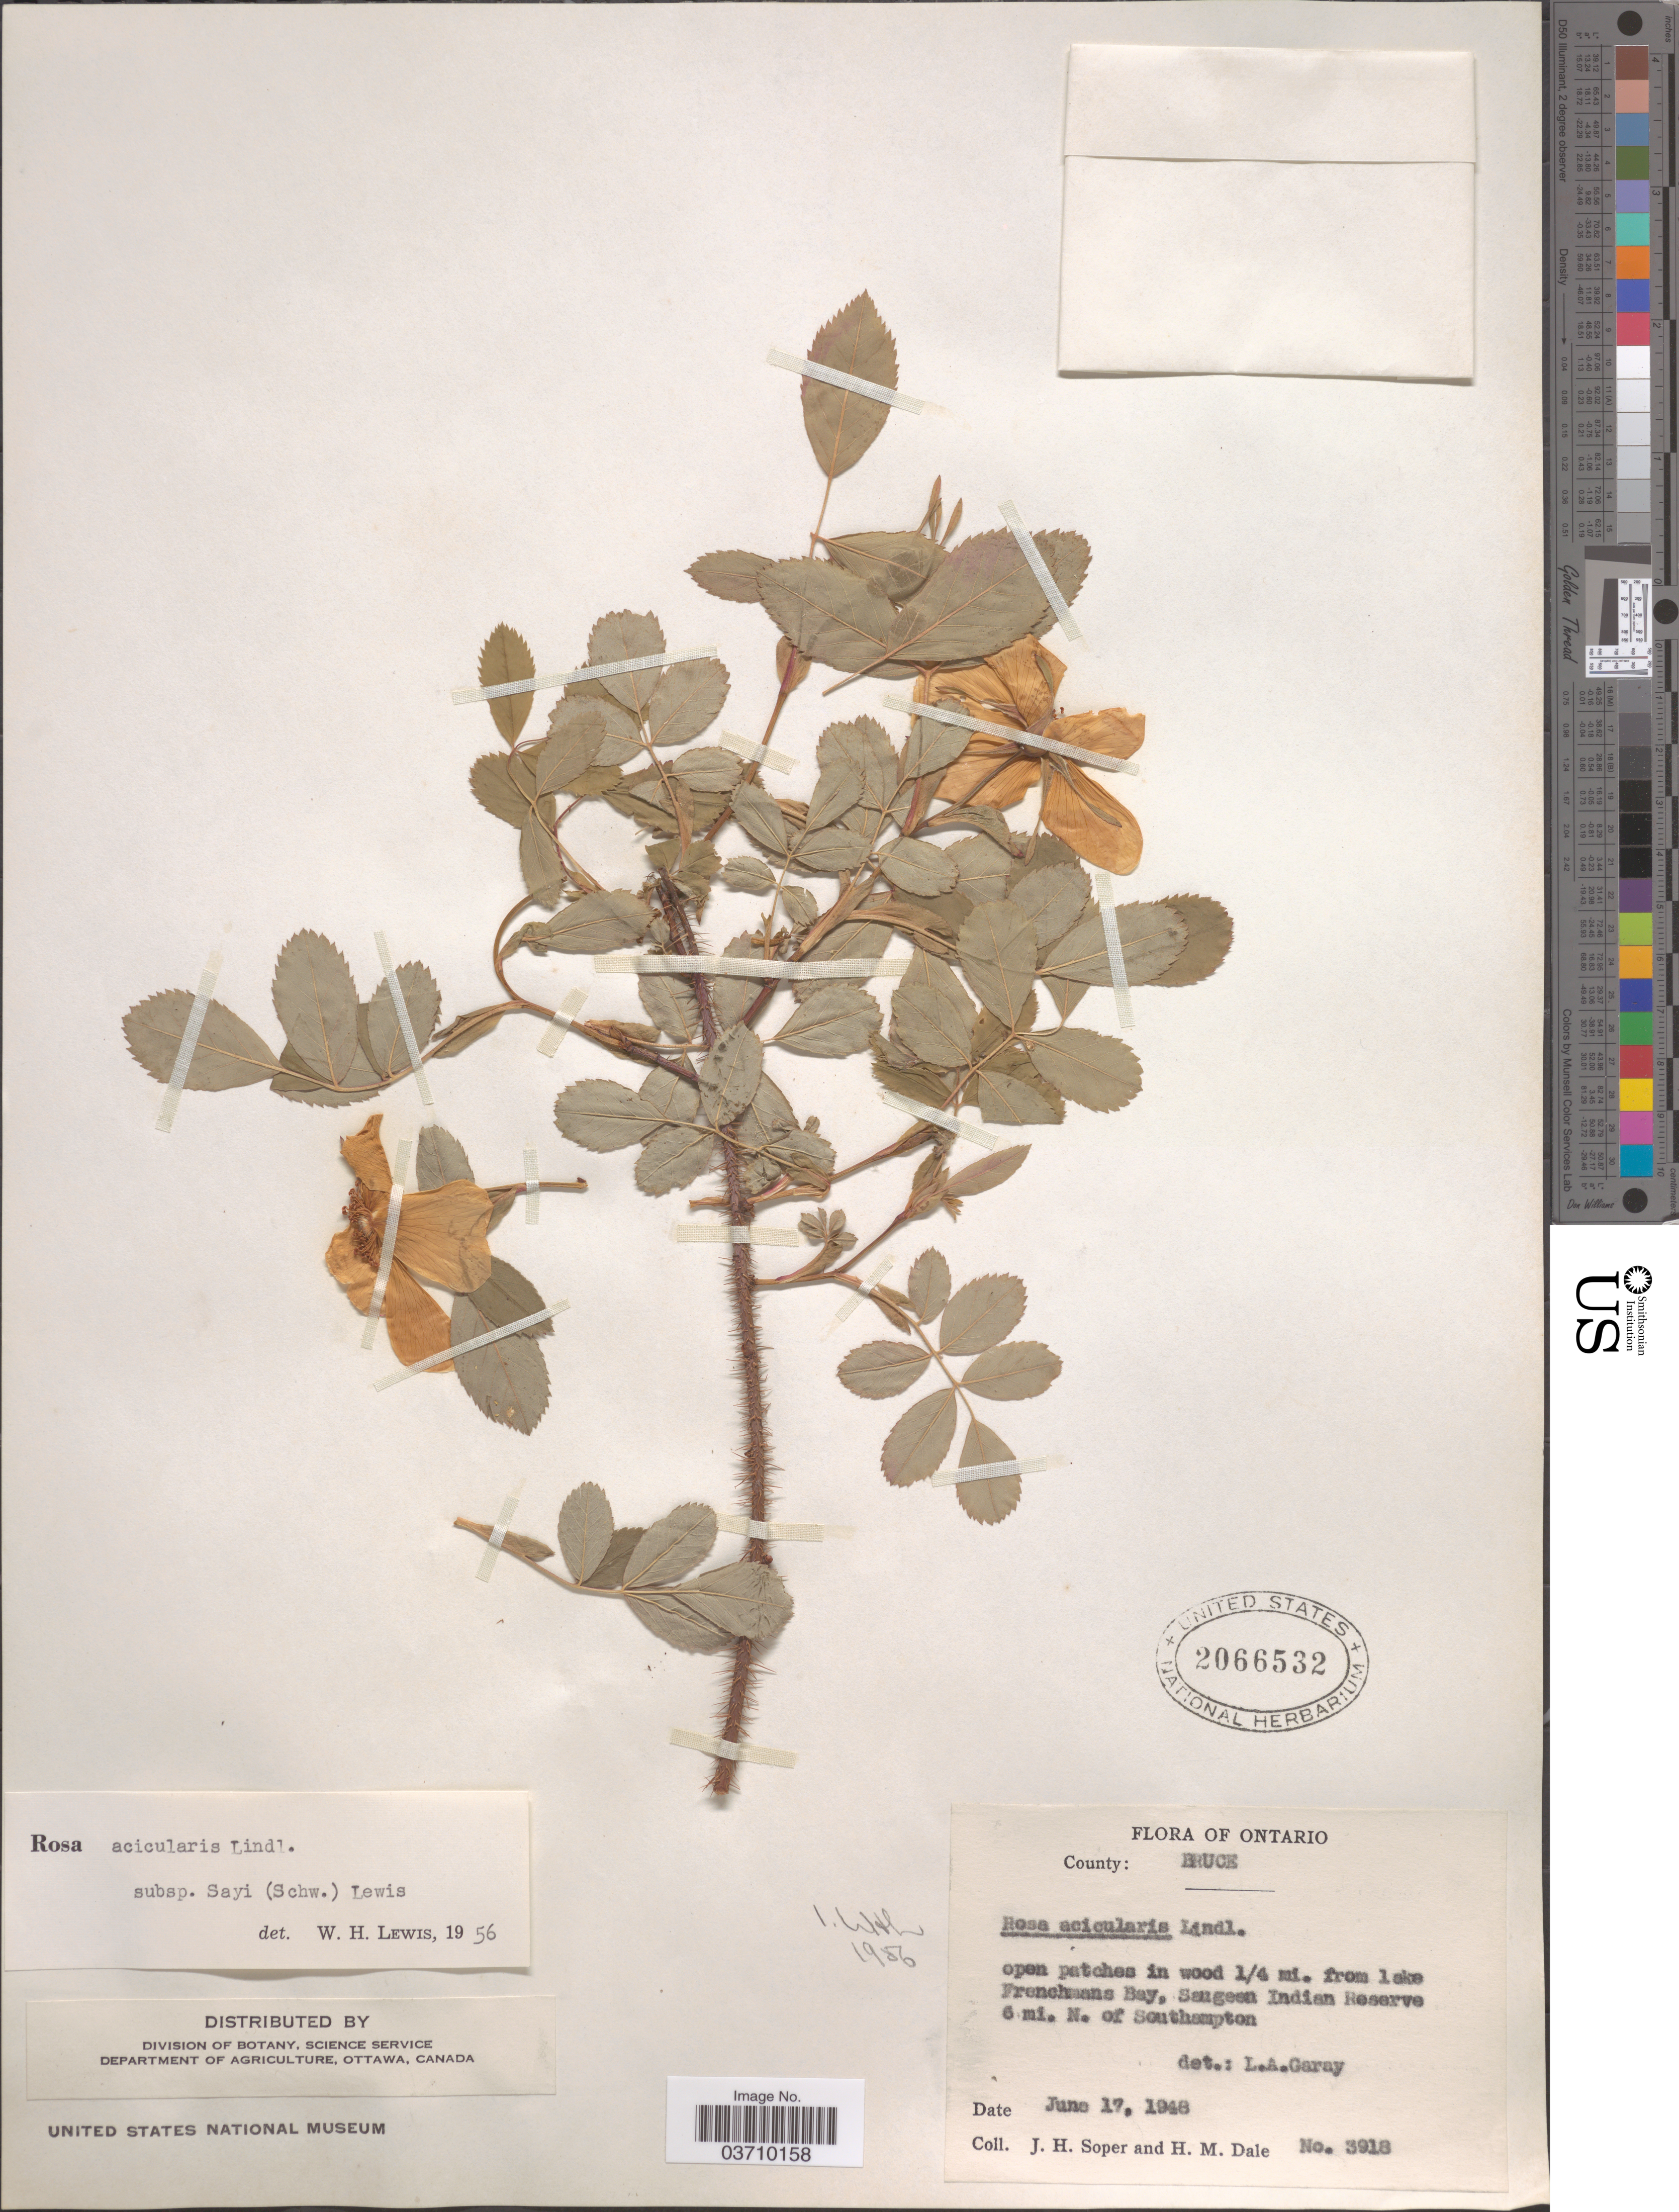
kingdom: Plantae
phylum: Tracheophyta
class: Magnoliopsida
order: Rosales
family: Rosaceae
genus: Rosa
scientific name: Rosa acicularis var. sayi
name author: (Schwein.) Rehder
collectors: J. H. Soper & H. M. Dale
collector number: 3918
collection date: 1948-06-17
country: Canada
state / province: Ontario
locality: County: Bruce. ¼ mi. from lake Frenchmans Bay. Saugeen Indian Reserve 6 mi. N. of Southampton.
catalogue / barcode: US 2066532